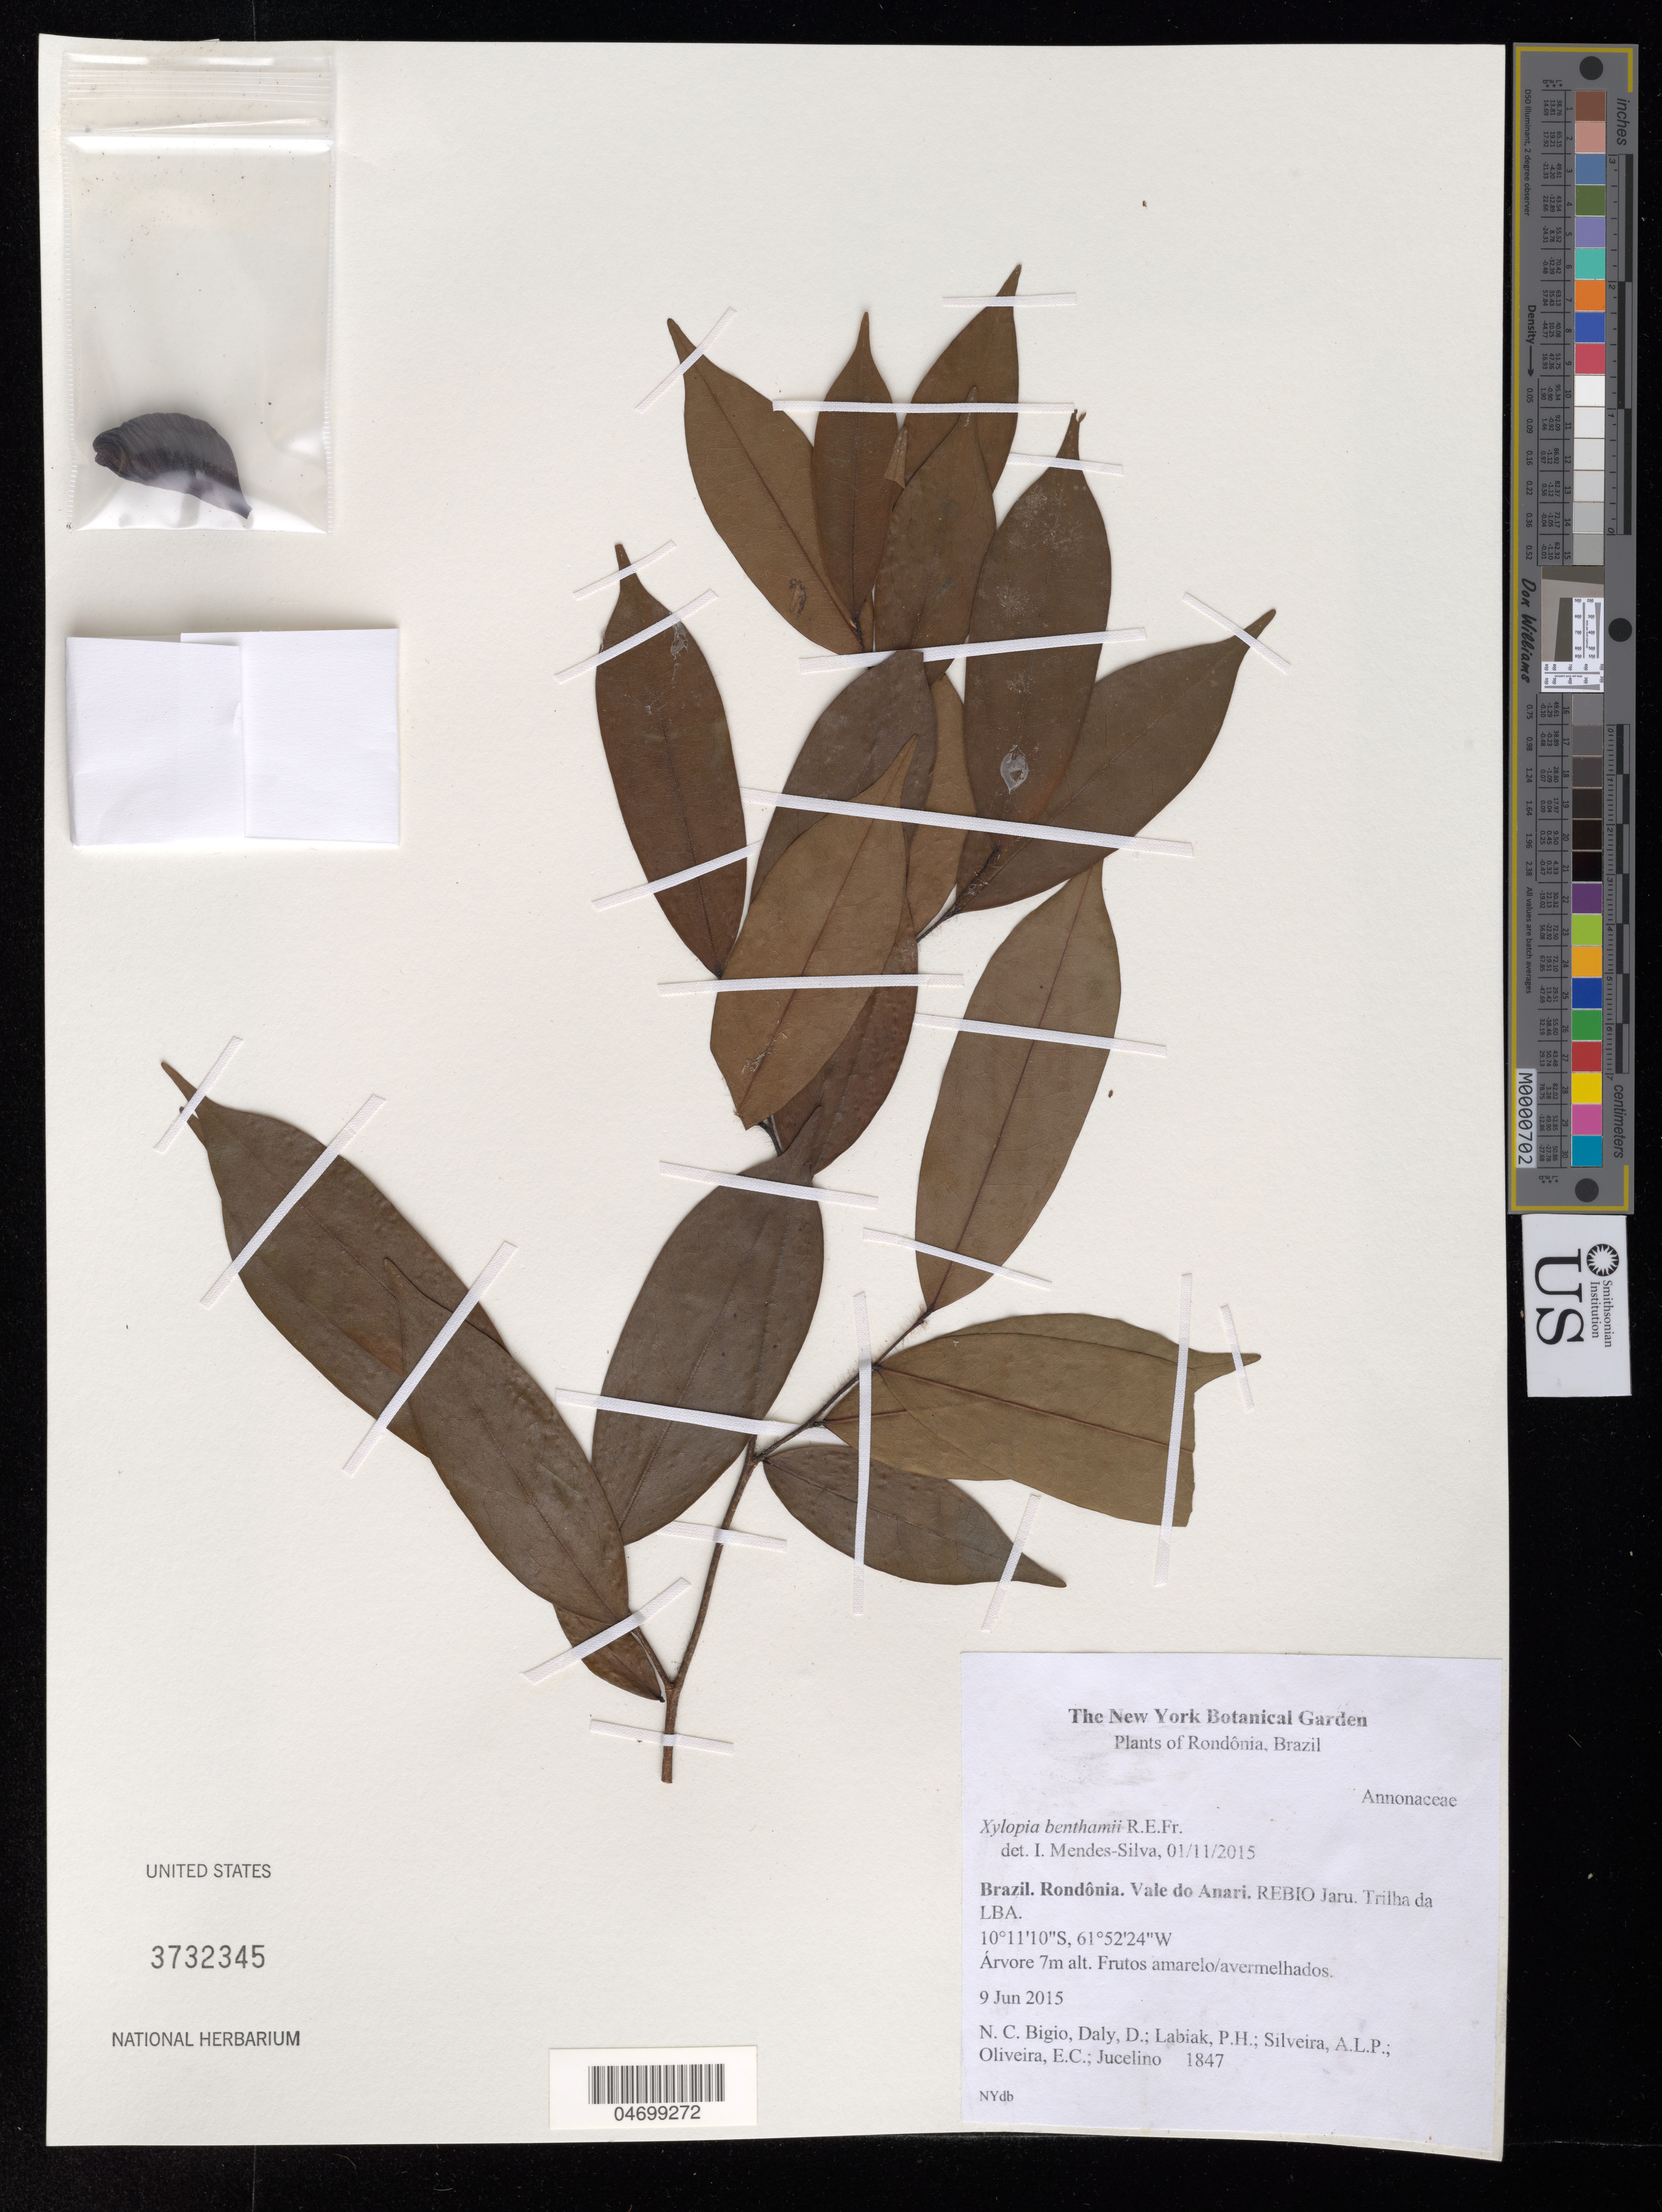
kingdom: Plantae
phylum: Tracheophyta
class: Magnoliopsida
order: Magnoliales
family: Annonaceae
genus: Xylopia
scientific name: Xylopia benthamii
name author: R.E. Fr.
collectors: N. C. Bigio, D. Daly, P. H. Labiak, A. Silveira & et al.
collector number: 1847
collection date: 2015-06-09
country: Brazil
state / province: Rondônia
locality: Vale do Anari. Rebio Jaru. Trilha da LBA.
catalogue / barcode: US 3732345